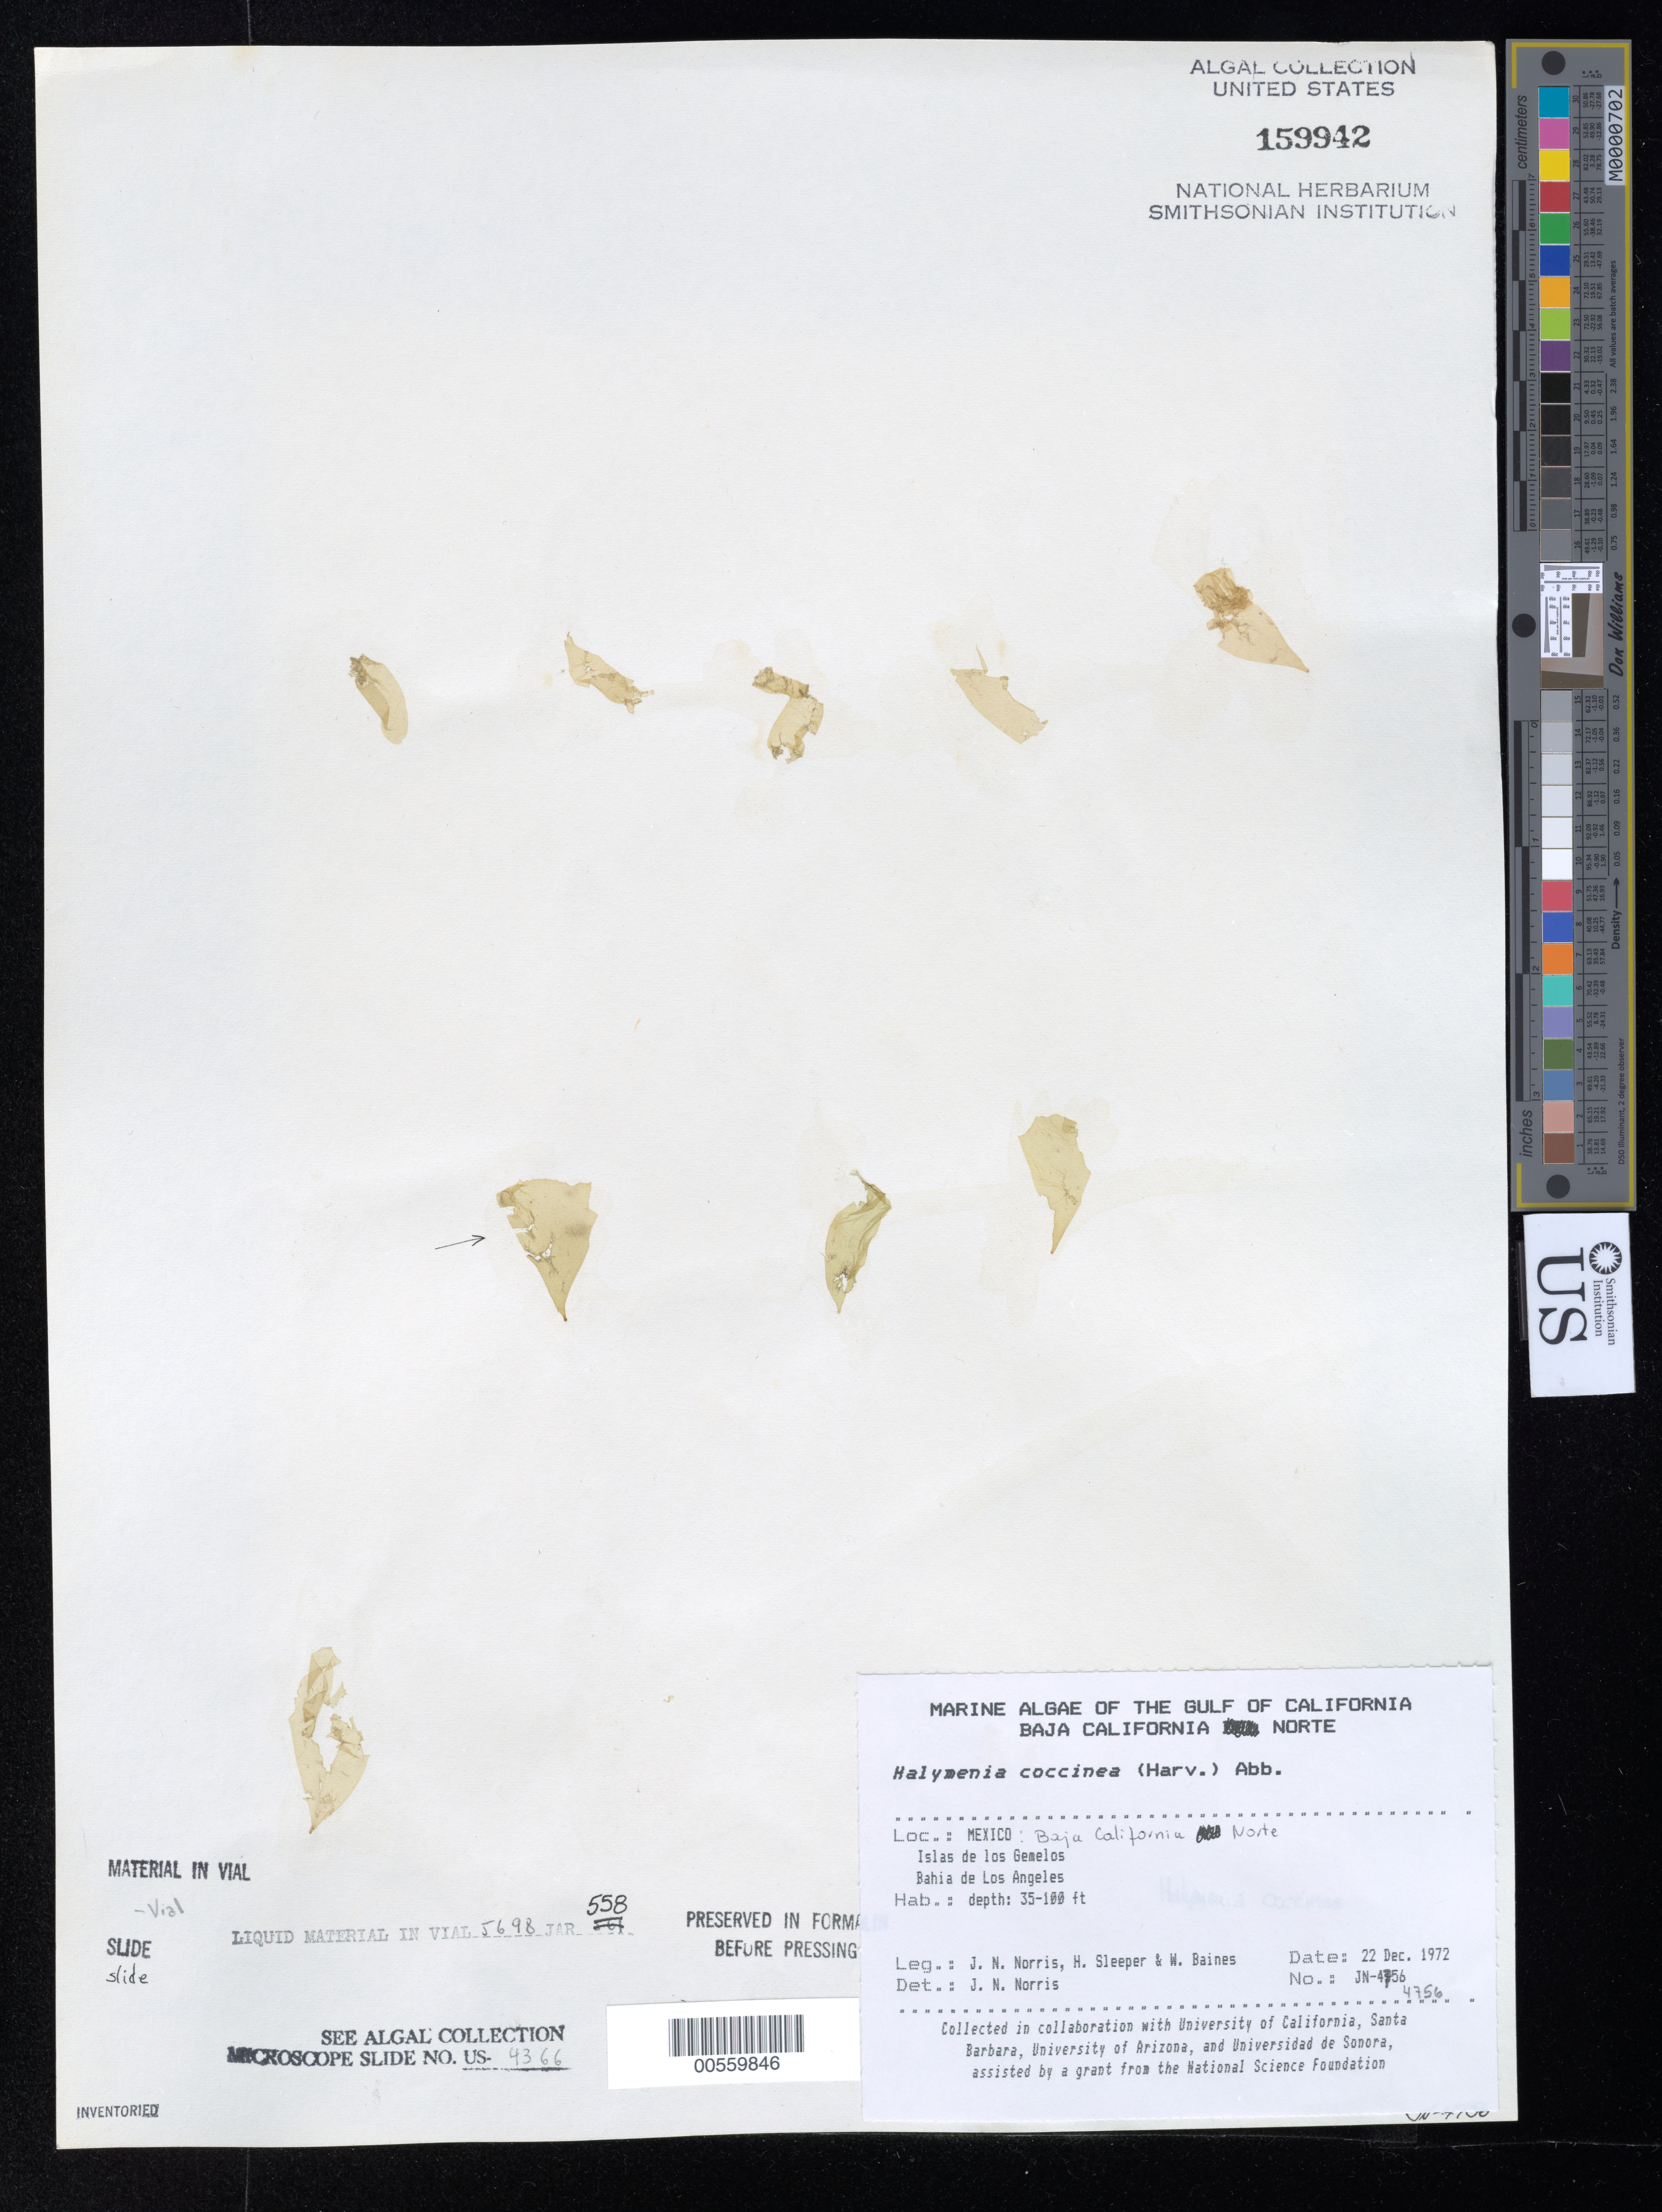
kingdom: Plantae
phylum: Rhodophyta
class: Florideophyceae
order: Halymeniales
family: Halymeniaceae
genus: Halymenia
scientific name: Halymenia coccinea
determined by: Norris, James N.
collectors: J. N. Norris, H. Sleeper & W. Baines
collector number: JN-4756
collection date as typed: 22 Dec 1972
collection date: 1972-12-22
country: Mexico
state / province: Baja California Norte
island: Isla de Los Gemelitos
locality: Bahia de los Angeles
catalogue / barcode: US 159942